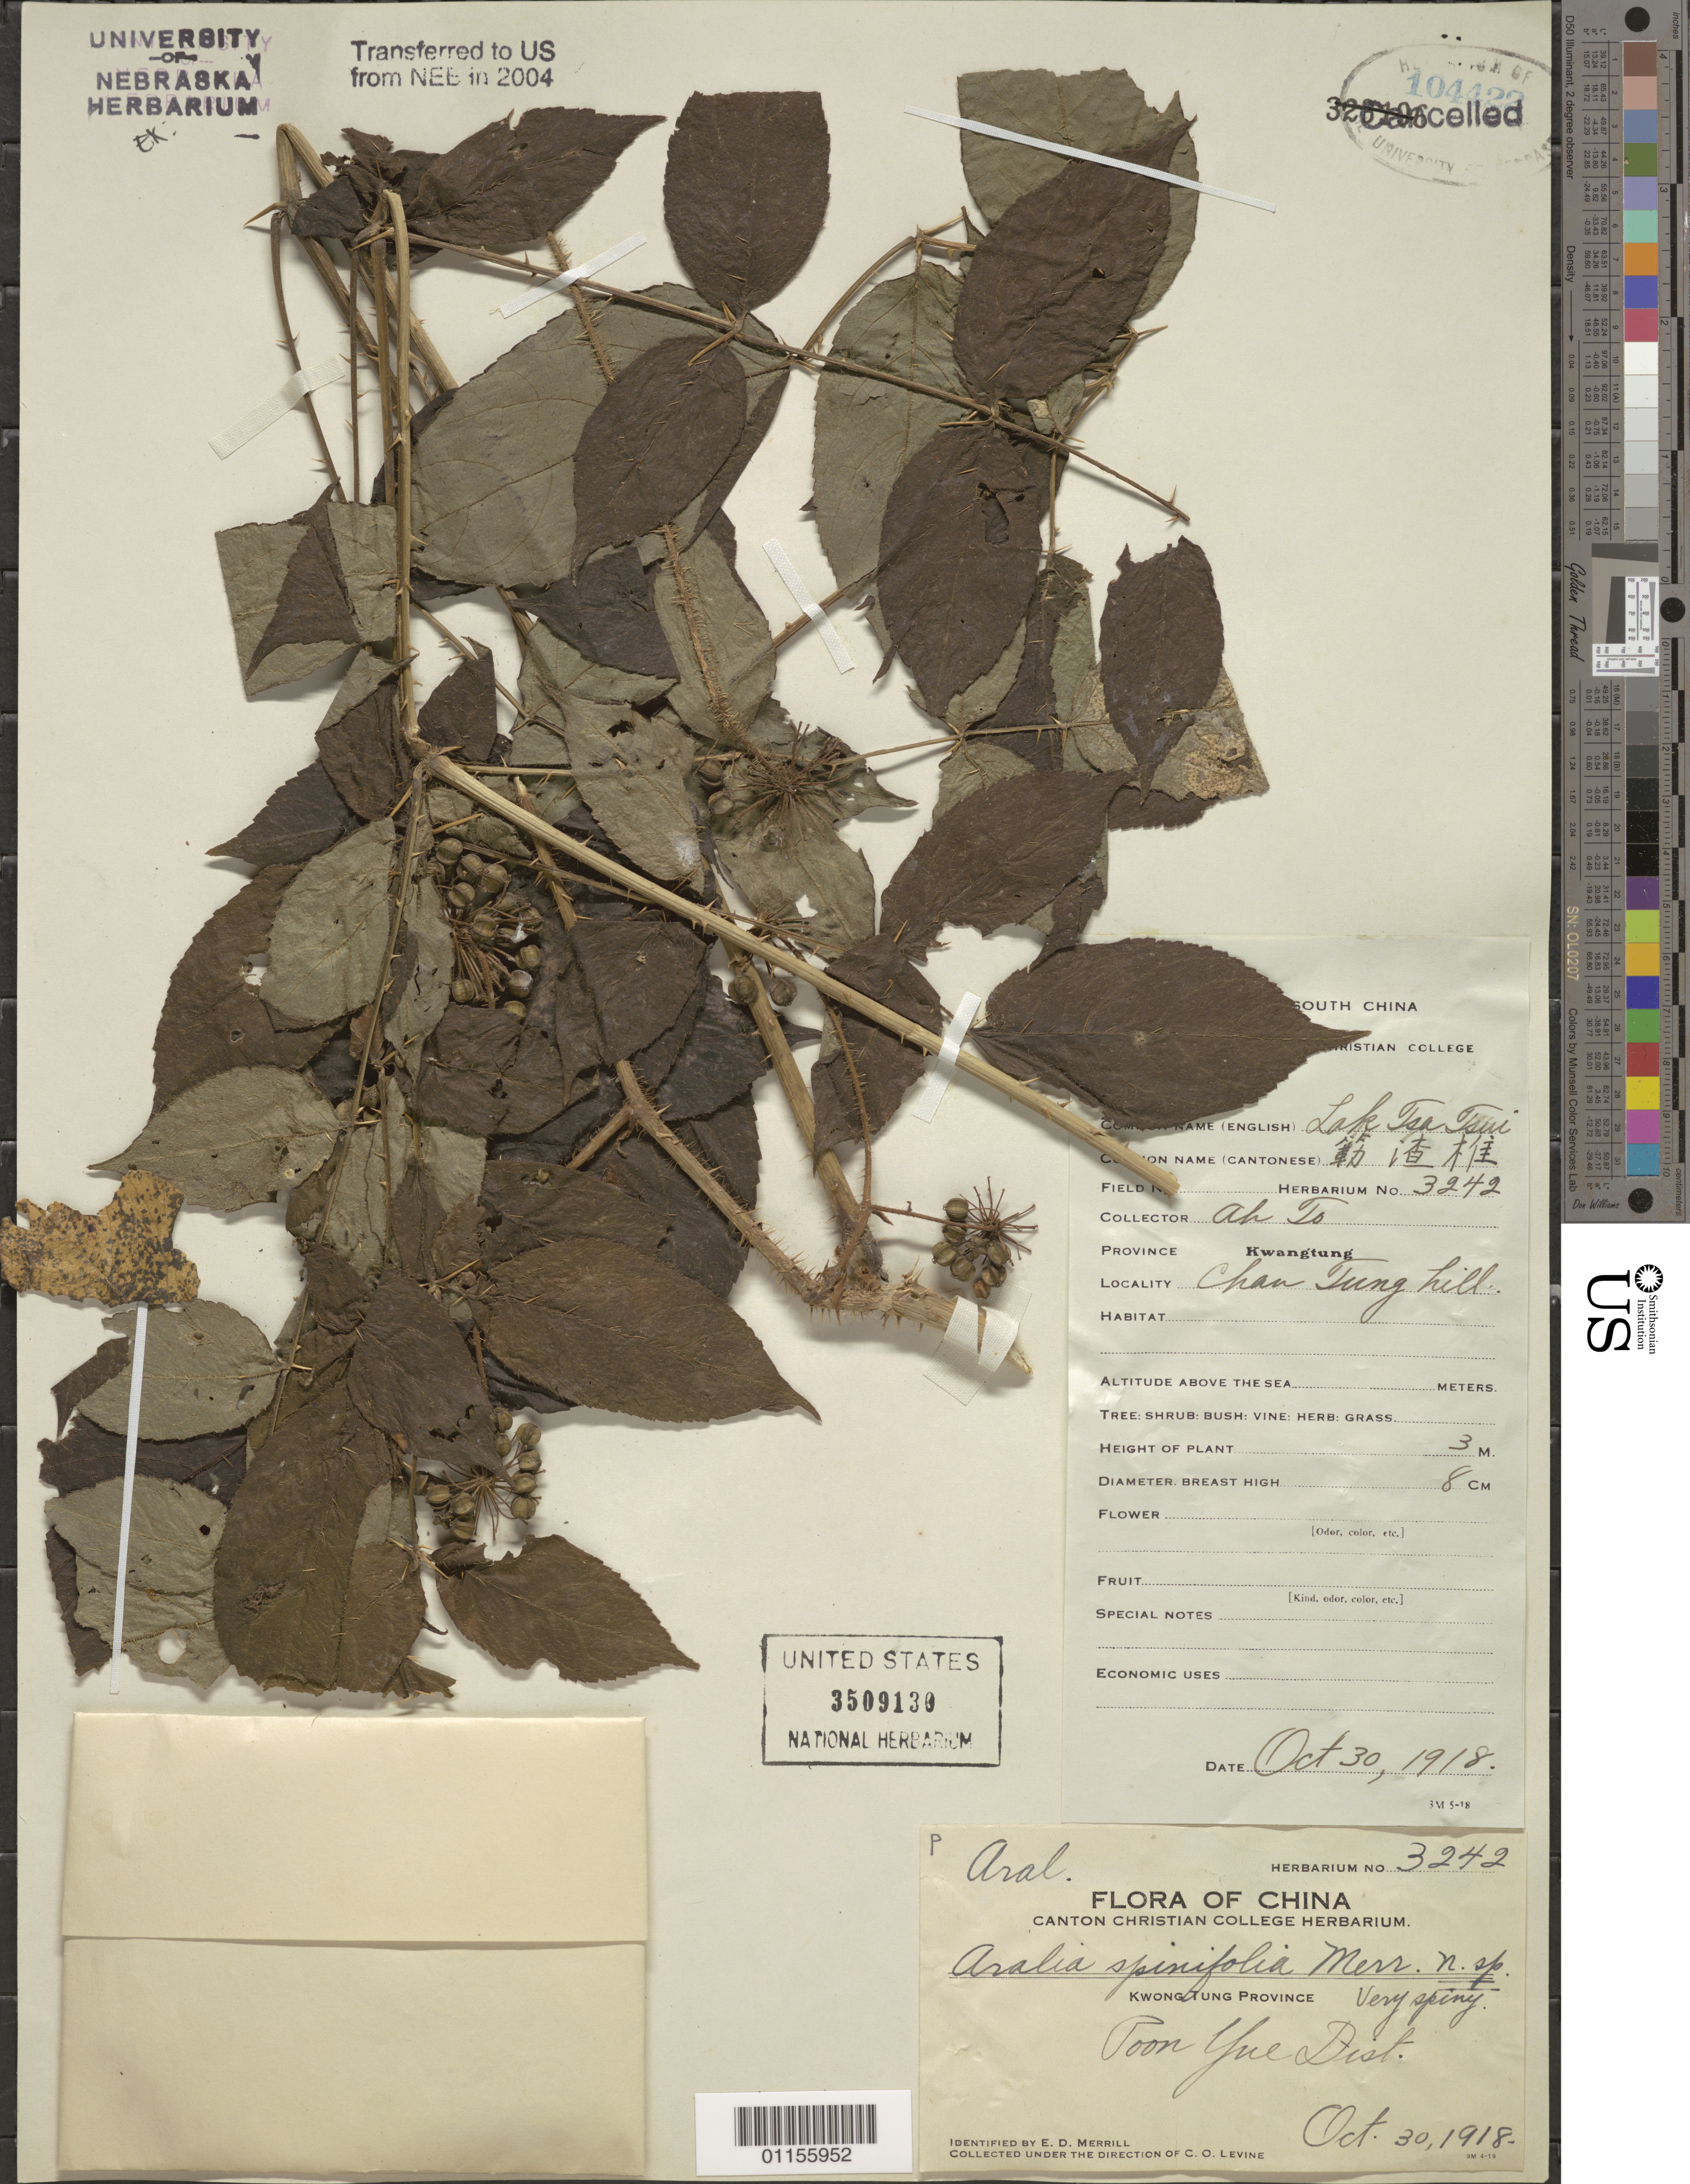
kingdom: Plantae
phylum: Tracheophyta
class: Magnoliopsida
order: Apiales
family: Araliaceae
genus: Aralia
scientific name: Aralia spinifolia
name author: Merr.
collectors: C. O. Levine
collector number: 3242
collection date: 1918-10-30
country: China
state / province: Guangdong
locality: Chan Tung Hill.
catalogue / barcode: US 3509130